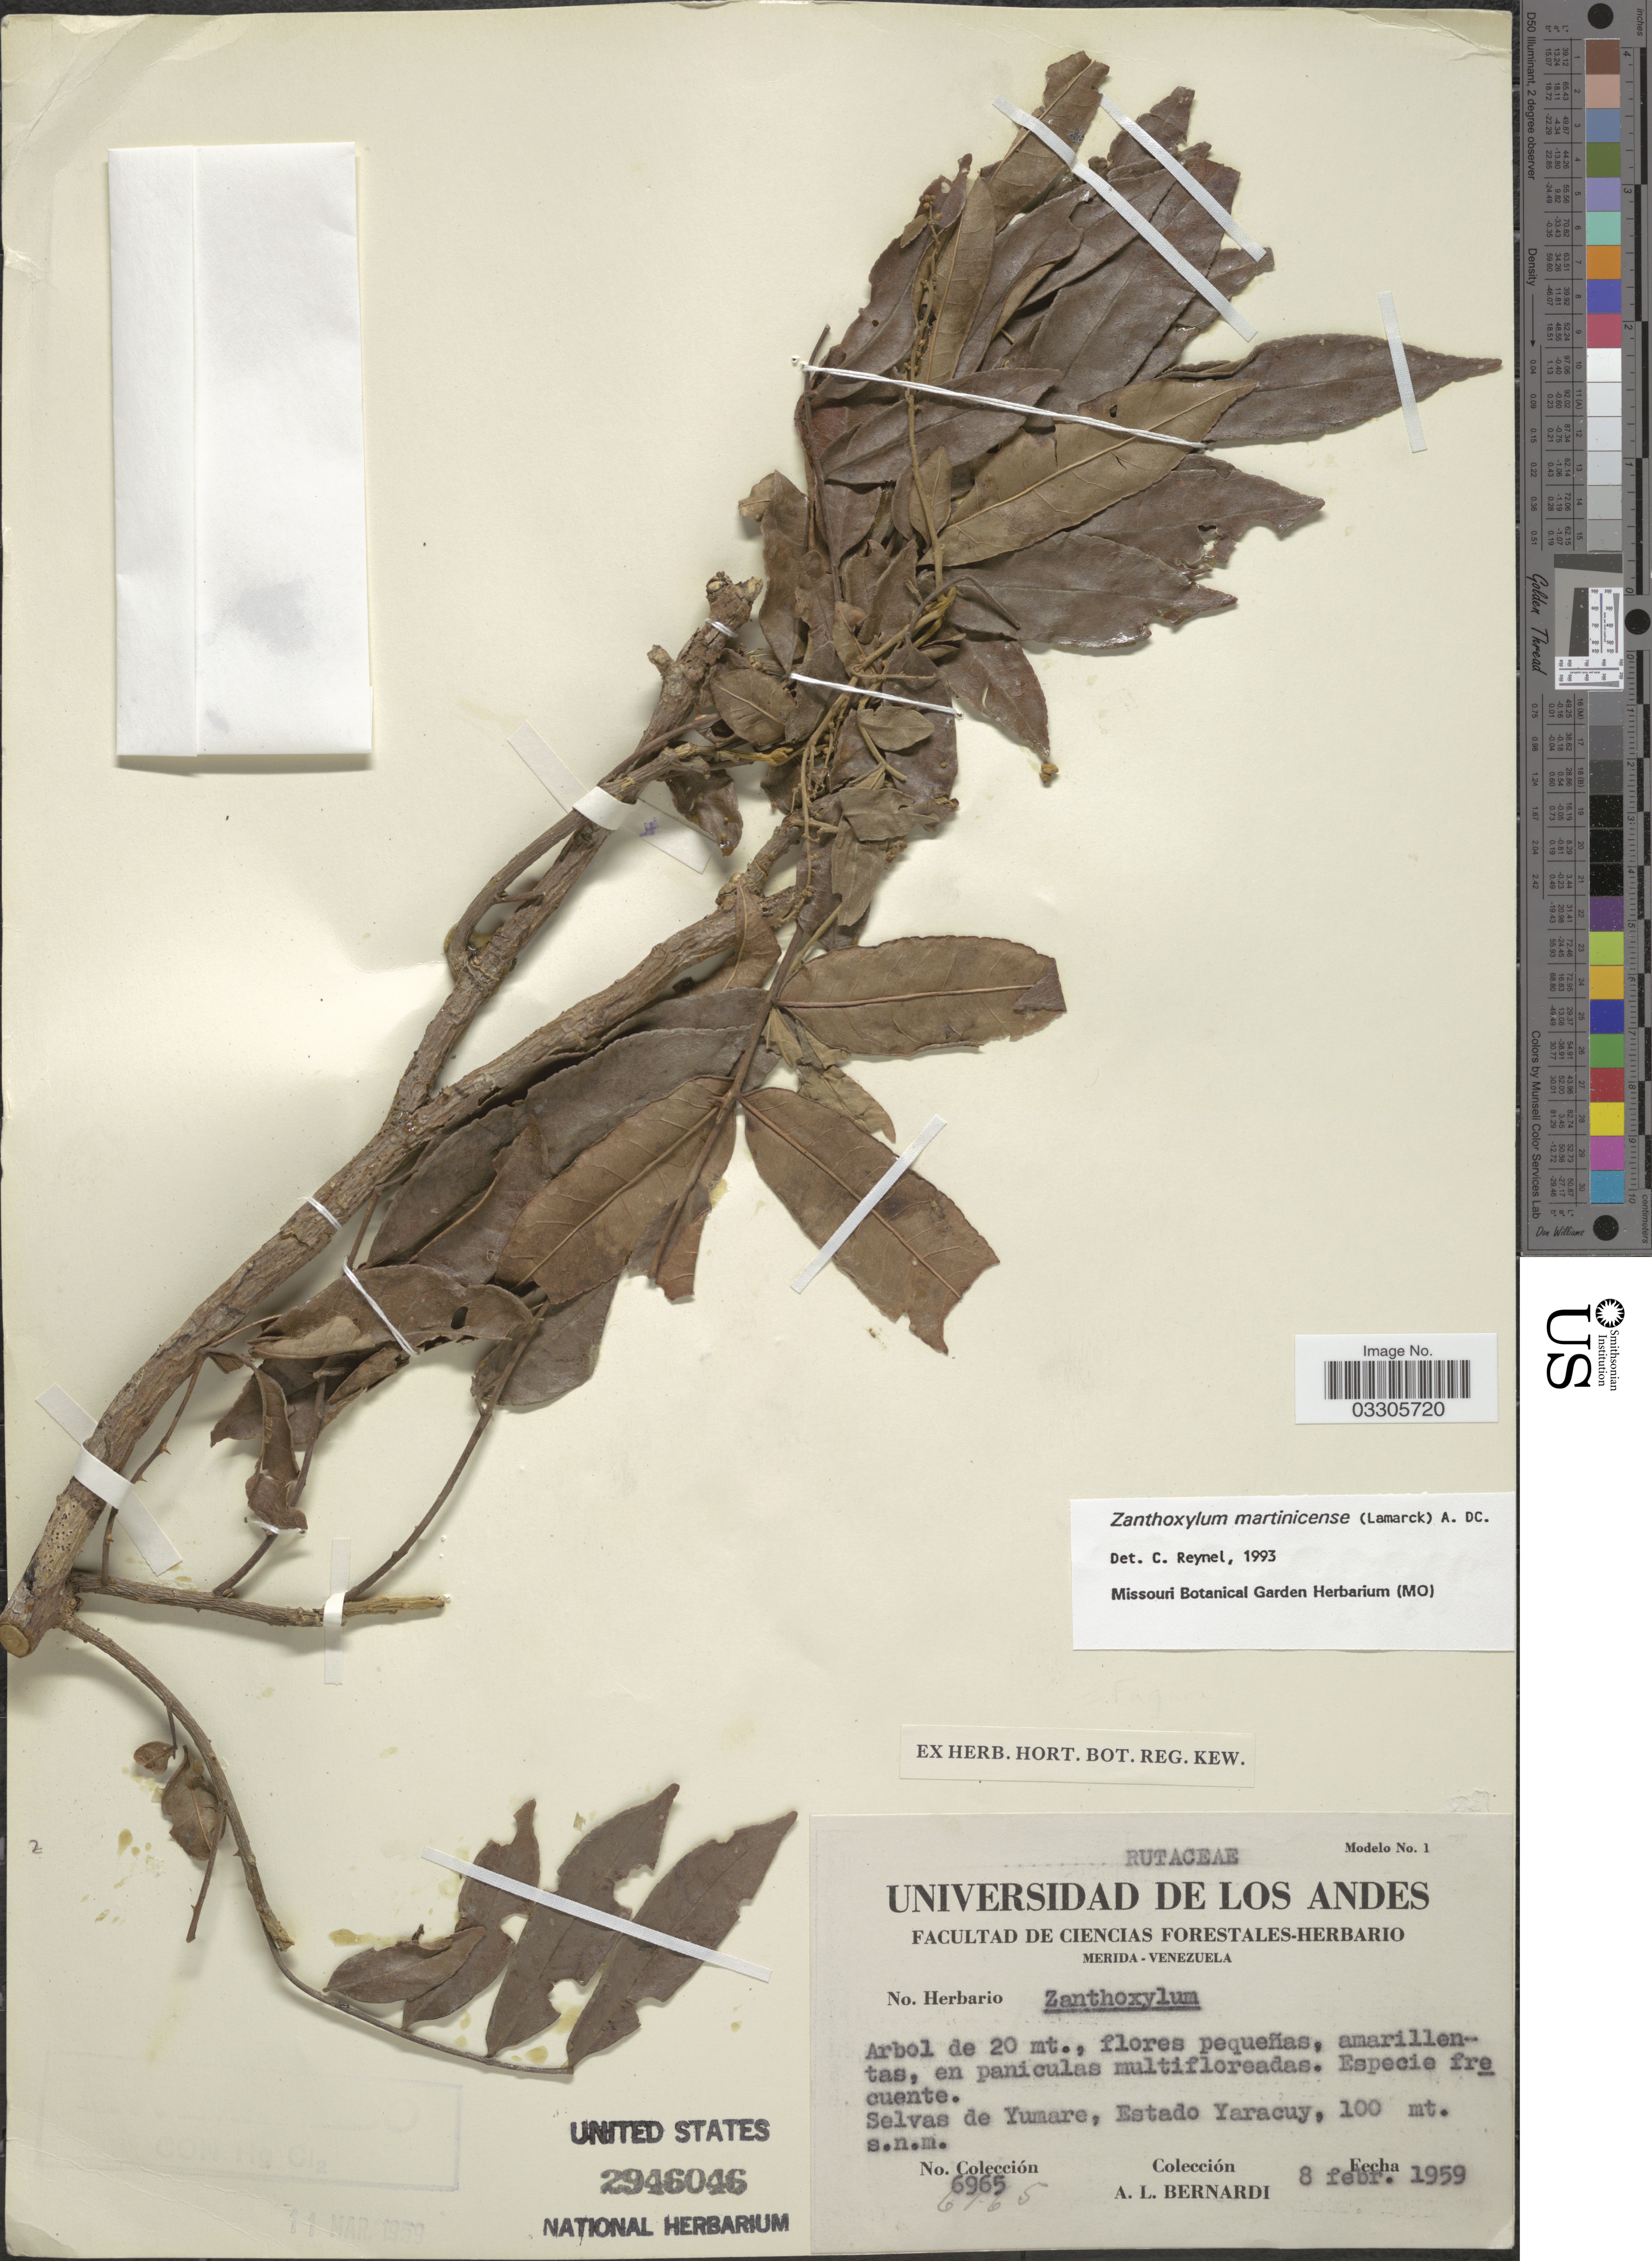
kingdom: Plantae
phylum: Tracheophyta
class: Magnoliopsida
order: Sapindales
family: Rutaceae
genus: Zanthoxylum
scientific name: Zanthoxylum martinicense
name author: (Lam.) DC.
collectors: A. L. Bernardi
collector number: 6165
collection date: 1959-02-08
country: Venezuela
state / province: Yaracuy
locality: Selvas de Yumare.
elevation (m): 100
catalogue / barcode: US 2946046